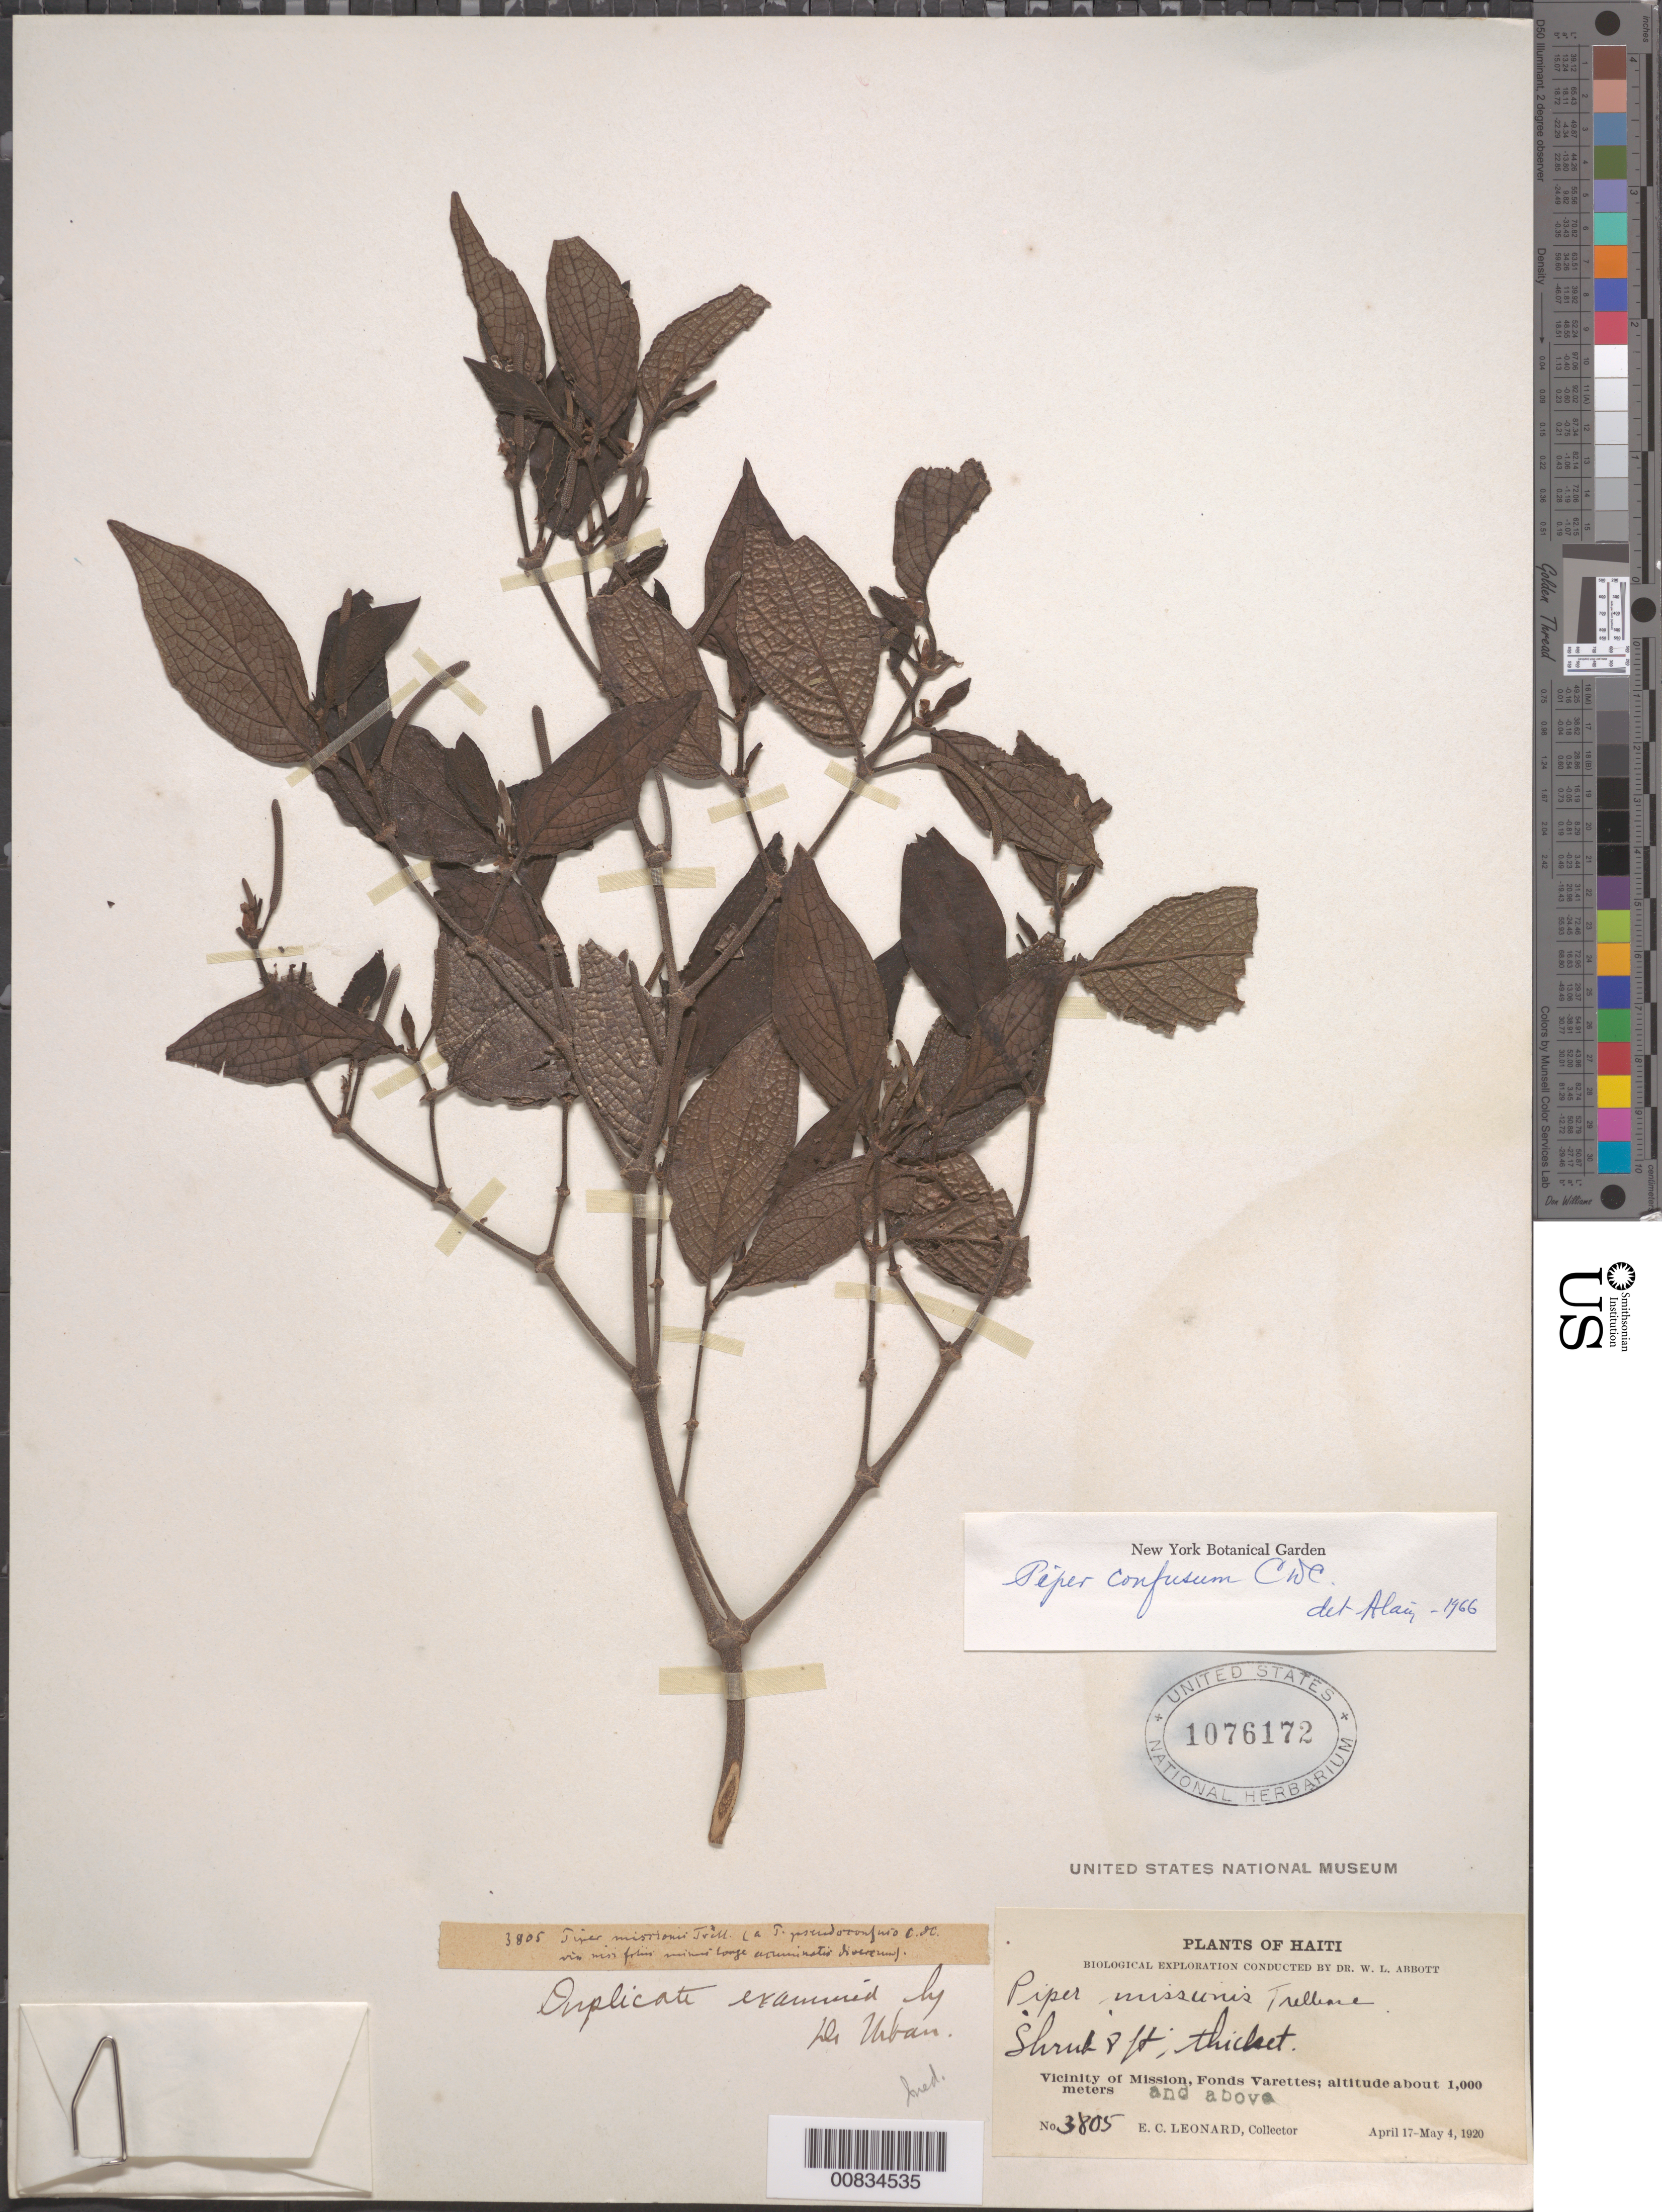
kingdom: Plantae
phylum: Tracheophyta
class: Magnoliopsida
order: Piperales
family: Piperaceae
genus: Piper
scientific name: Piper confusum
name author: C. DC.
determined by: Liogier, Alain H.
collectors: E. C. Leonard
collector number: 3805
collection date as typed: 17 Apr 1920 to 04 May 1920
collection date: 1920-04-17/1920-05-04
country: Haiti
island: Hispaniola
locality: Vicinity of Mission, Fonds Varettes.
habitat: Thicket.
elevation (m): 1000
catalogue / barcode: US 1076172